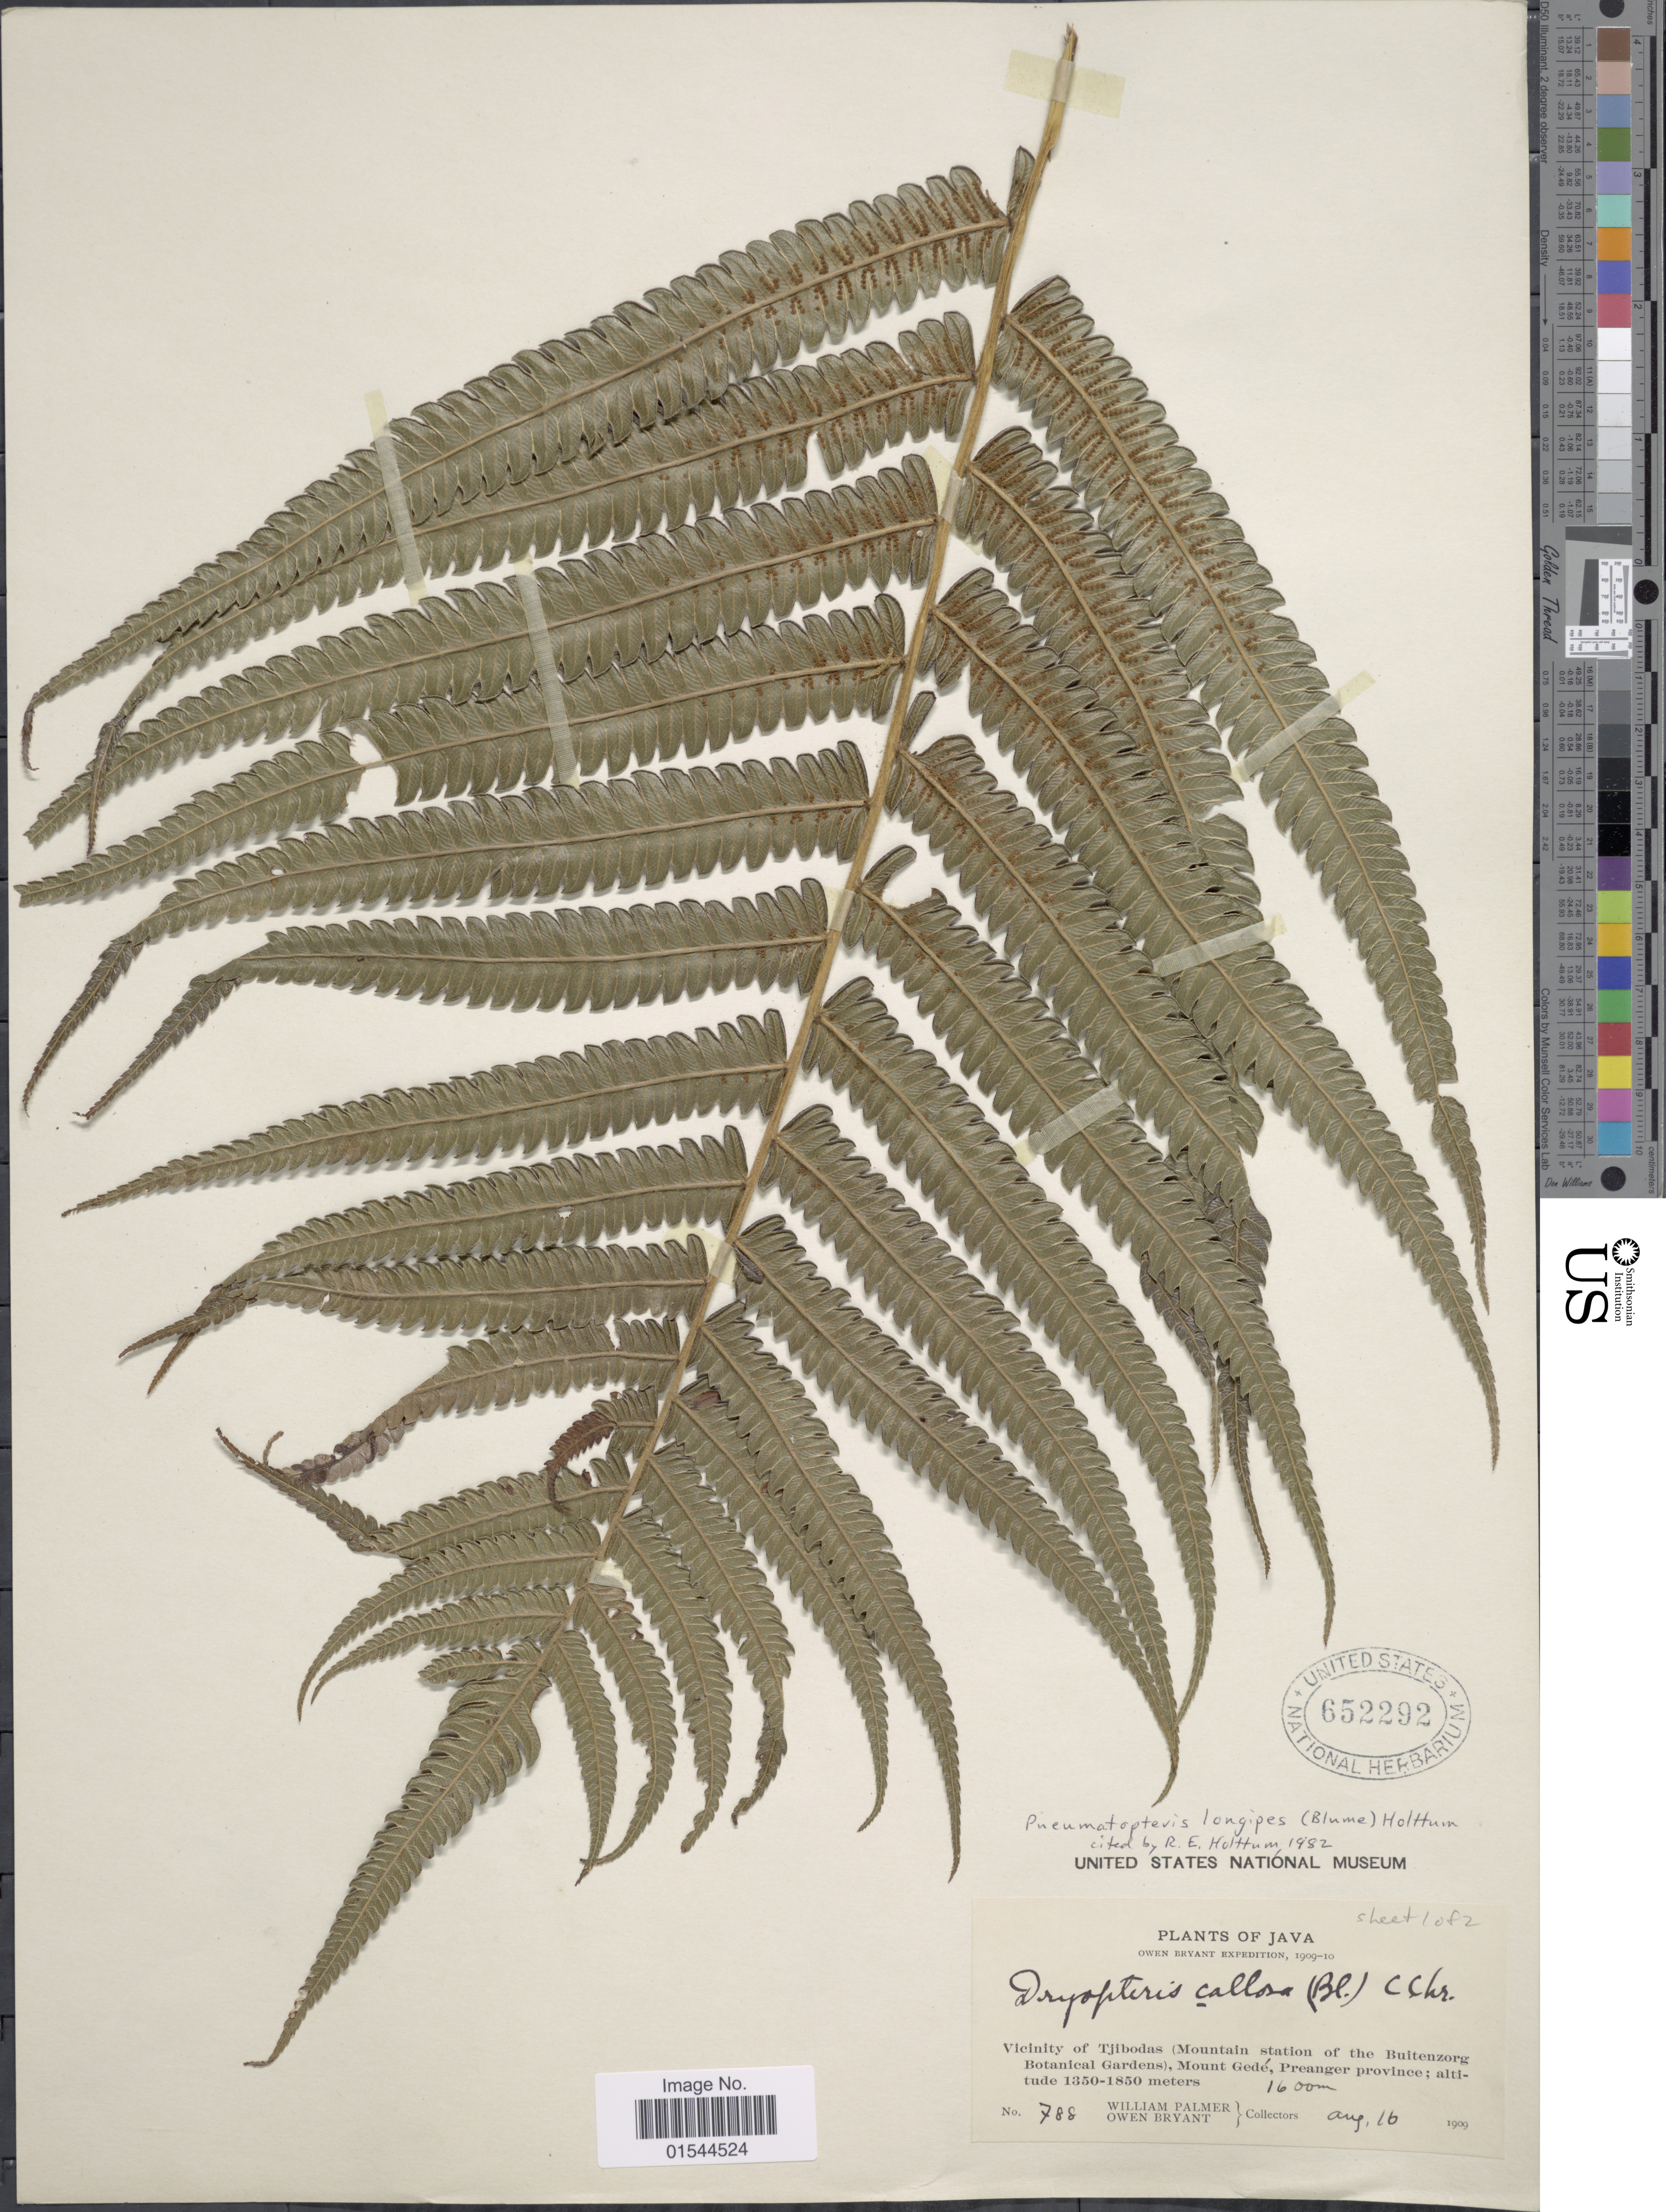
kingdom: Plantae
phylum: Tracheophyta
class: Polypodiopsida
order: Polypodiales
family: Thelypteridaceae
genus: Pneumatopteris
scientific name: Pneumatopteris longipes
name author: (Blume) Holttum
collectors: W. Palmer & O. Bryant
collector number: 788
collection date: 1909-08-16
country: Indonesia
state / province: Java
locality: Vicinity of Tjibodas (Mountain station of the Buitenzorg Botanical Gardens), Mount Gede, preanger Province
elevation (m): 1600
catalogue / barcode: US 652292